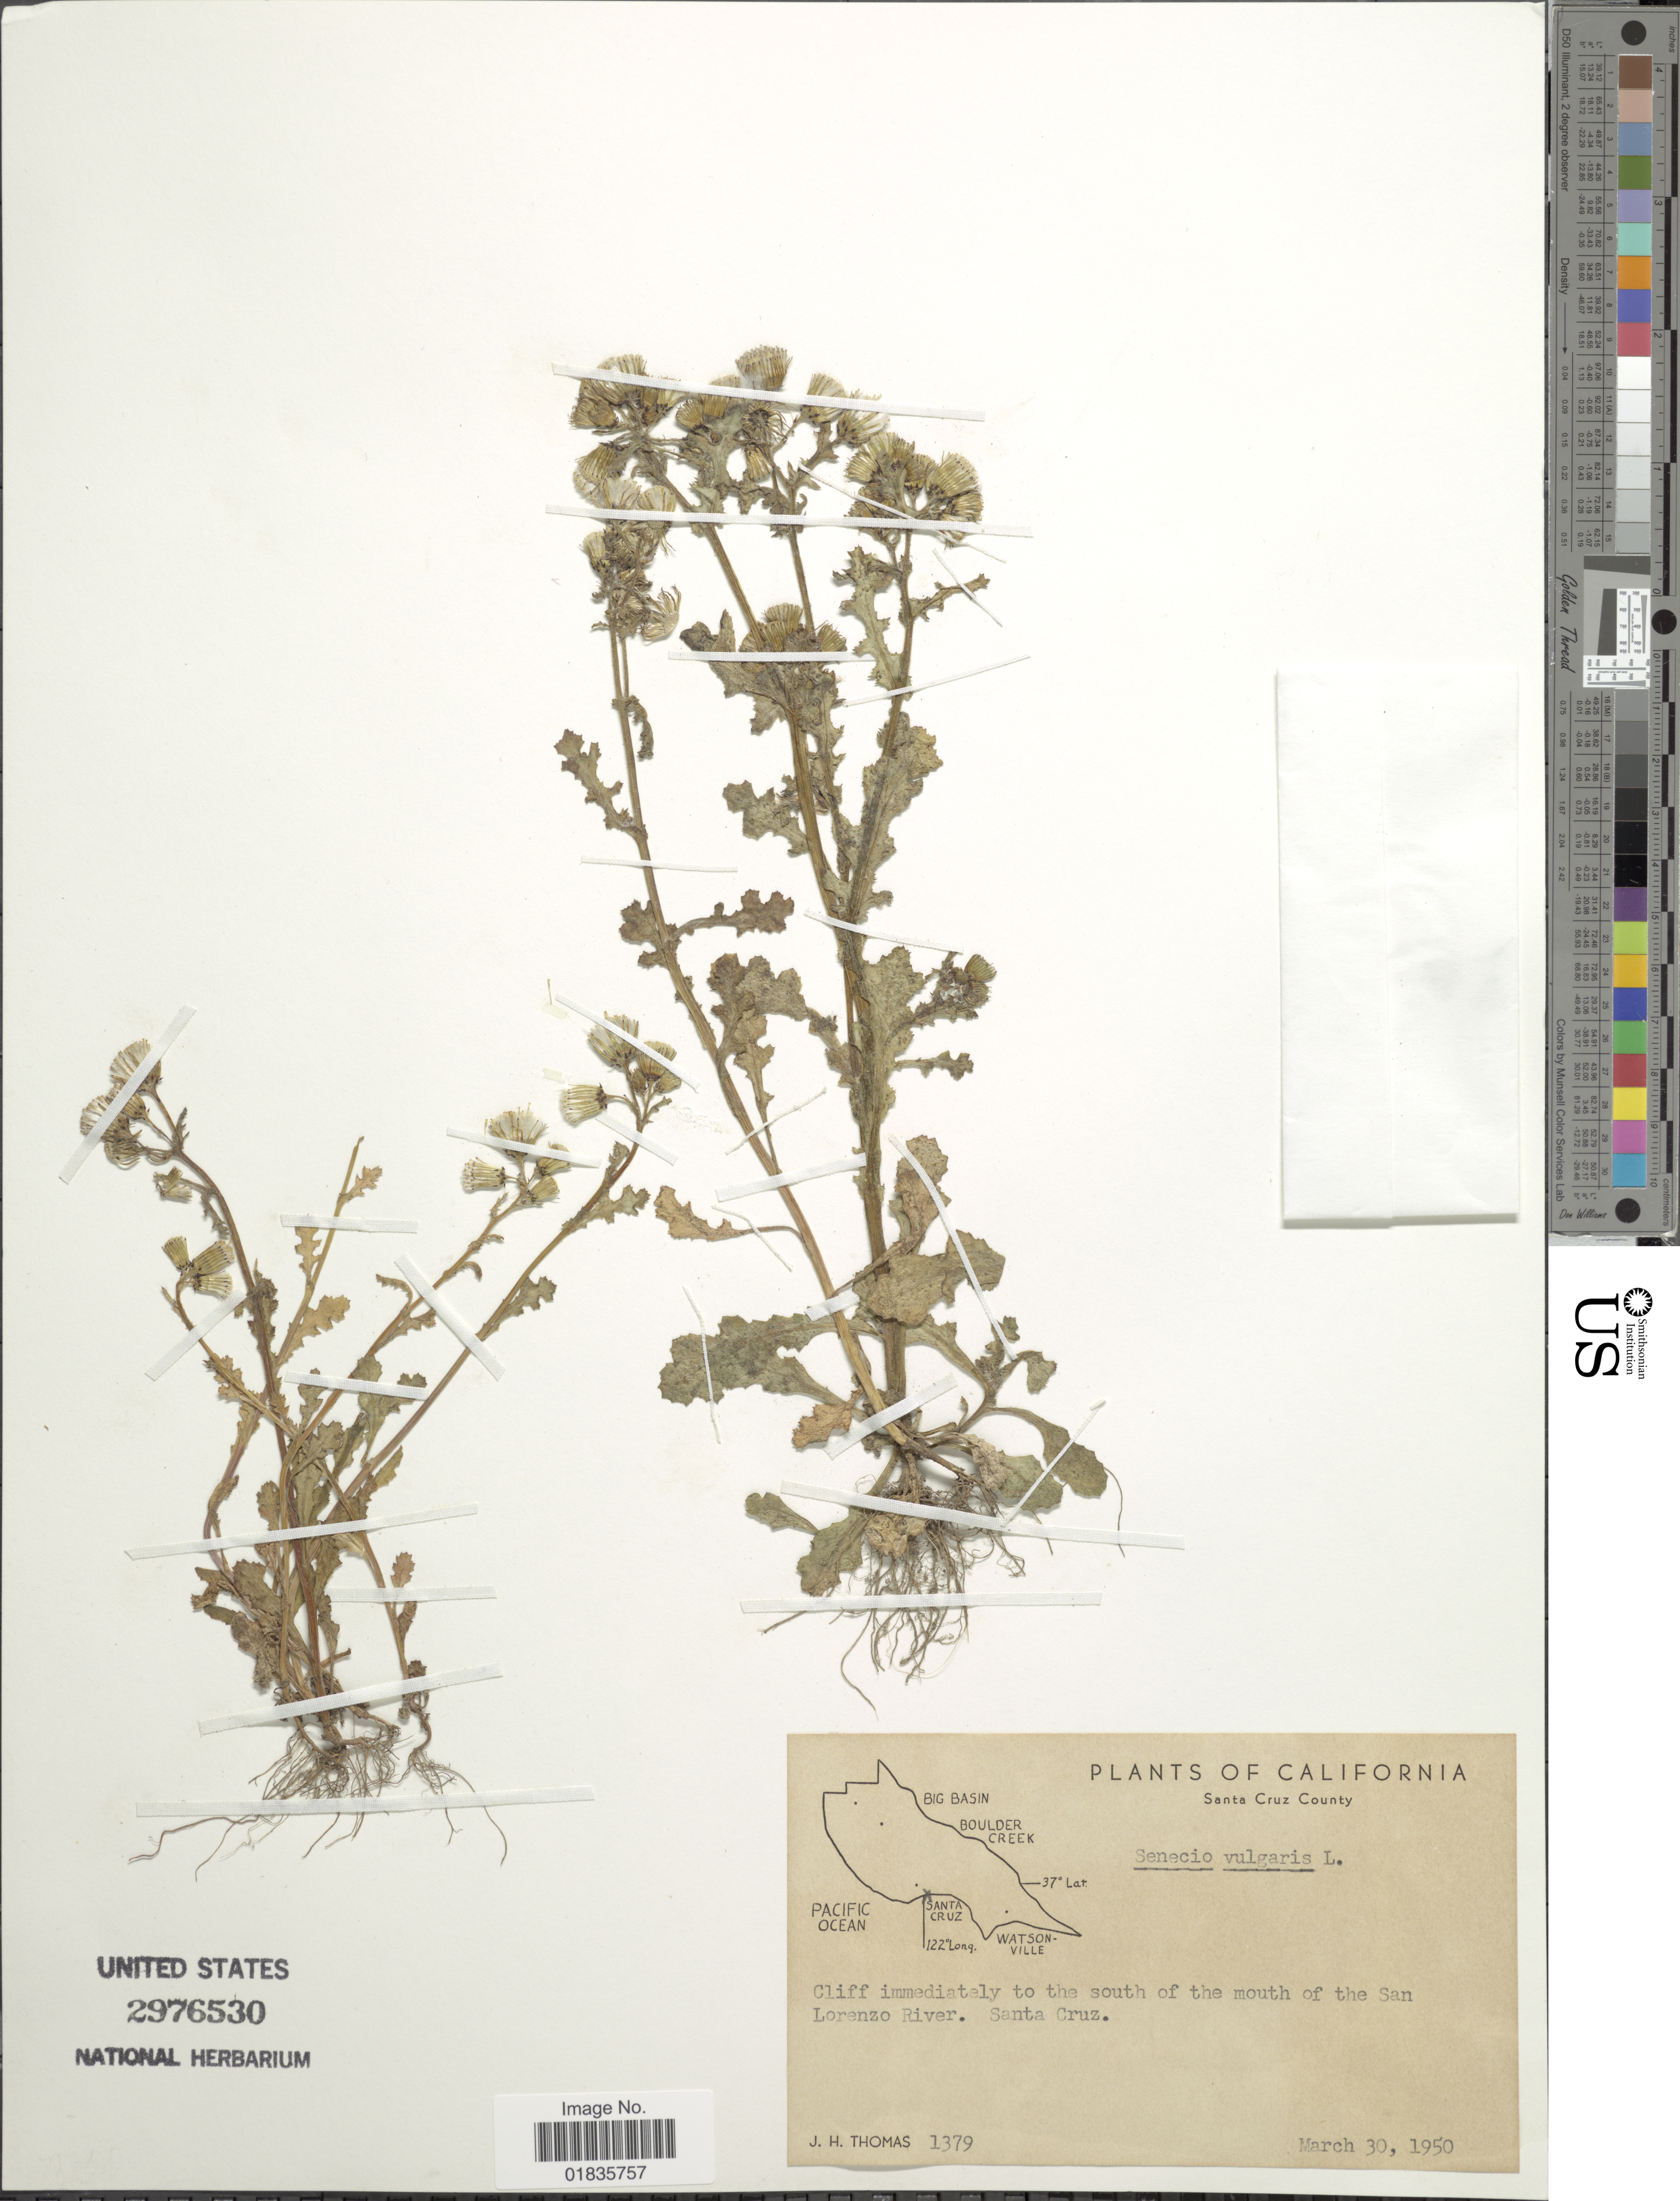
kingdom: Plantae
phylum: Tracheophyta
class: Magnoliopsida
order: Asterales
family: Asteraceae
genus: Senecio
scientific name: Senecio vulgaris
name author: L.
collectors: J. H. Thomas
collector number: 1379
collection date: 1950-03-30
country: United States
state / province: California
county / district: Santa Cruz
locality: Santa Cruz County, cliff immediately to the south of the mouth of the San Lorenzo River, Santa Cruz.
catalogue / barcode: US 2976530